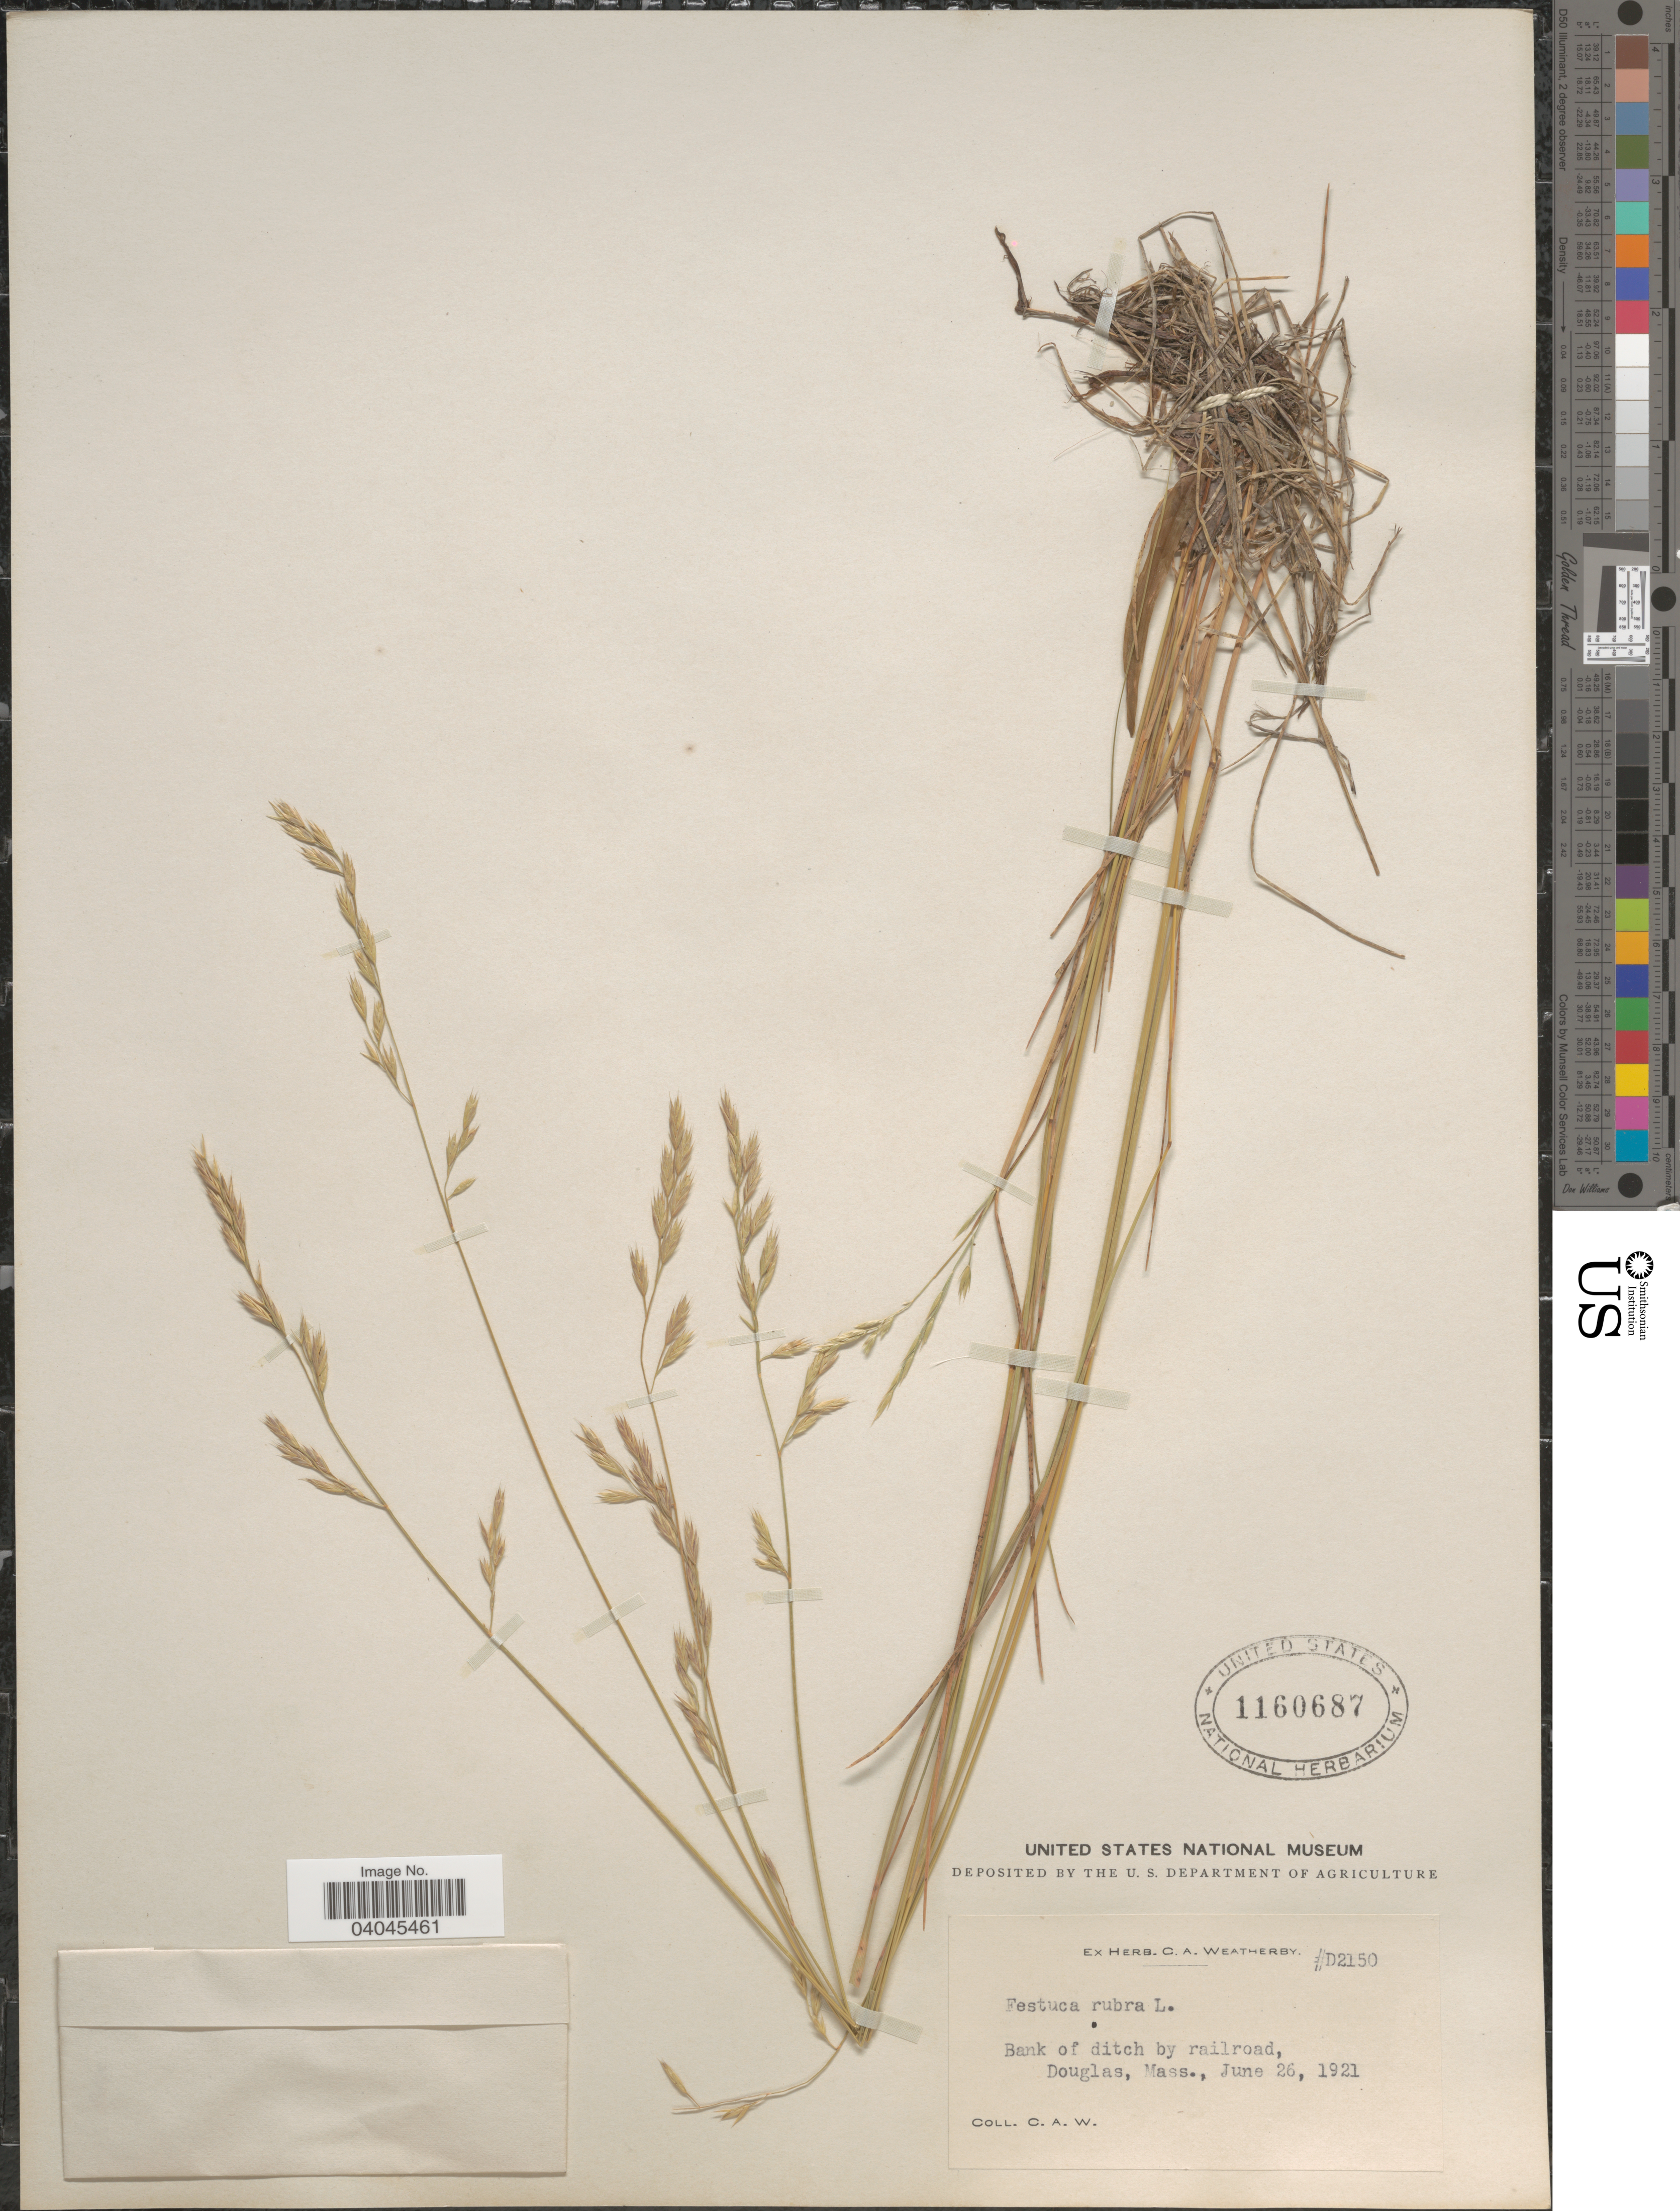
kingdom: Plantae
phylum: Tracheophyta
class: Liliopsida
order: Poales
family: Poaceae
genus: Festuca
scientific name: Festuca rubra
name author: L.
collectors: C. A. Weatherby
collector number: D2150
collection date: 1921-06-26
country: United States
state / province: Massachusetts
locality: Bank of ditch by railroad, Douglas.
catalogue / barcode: US 1160687